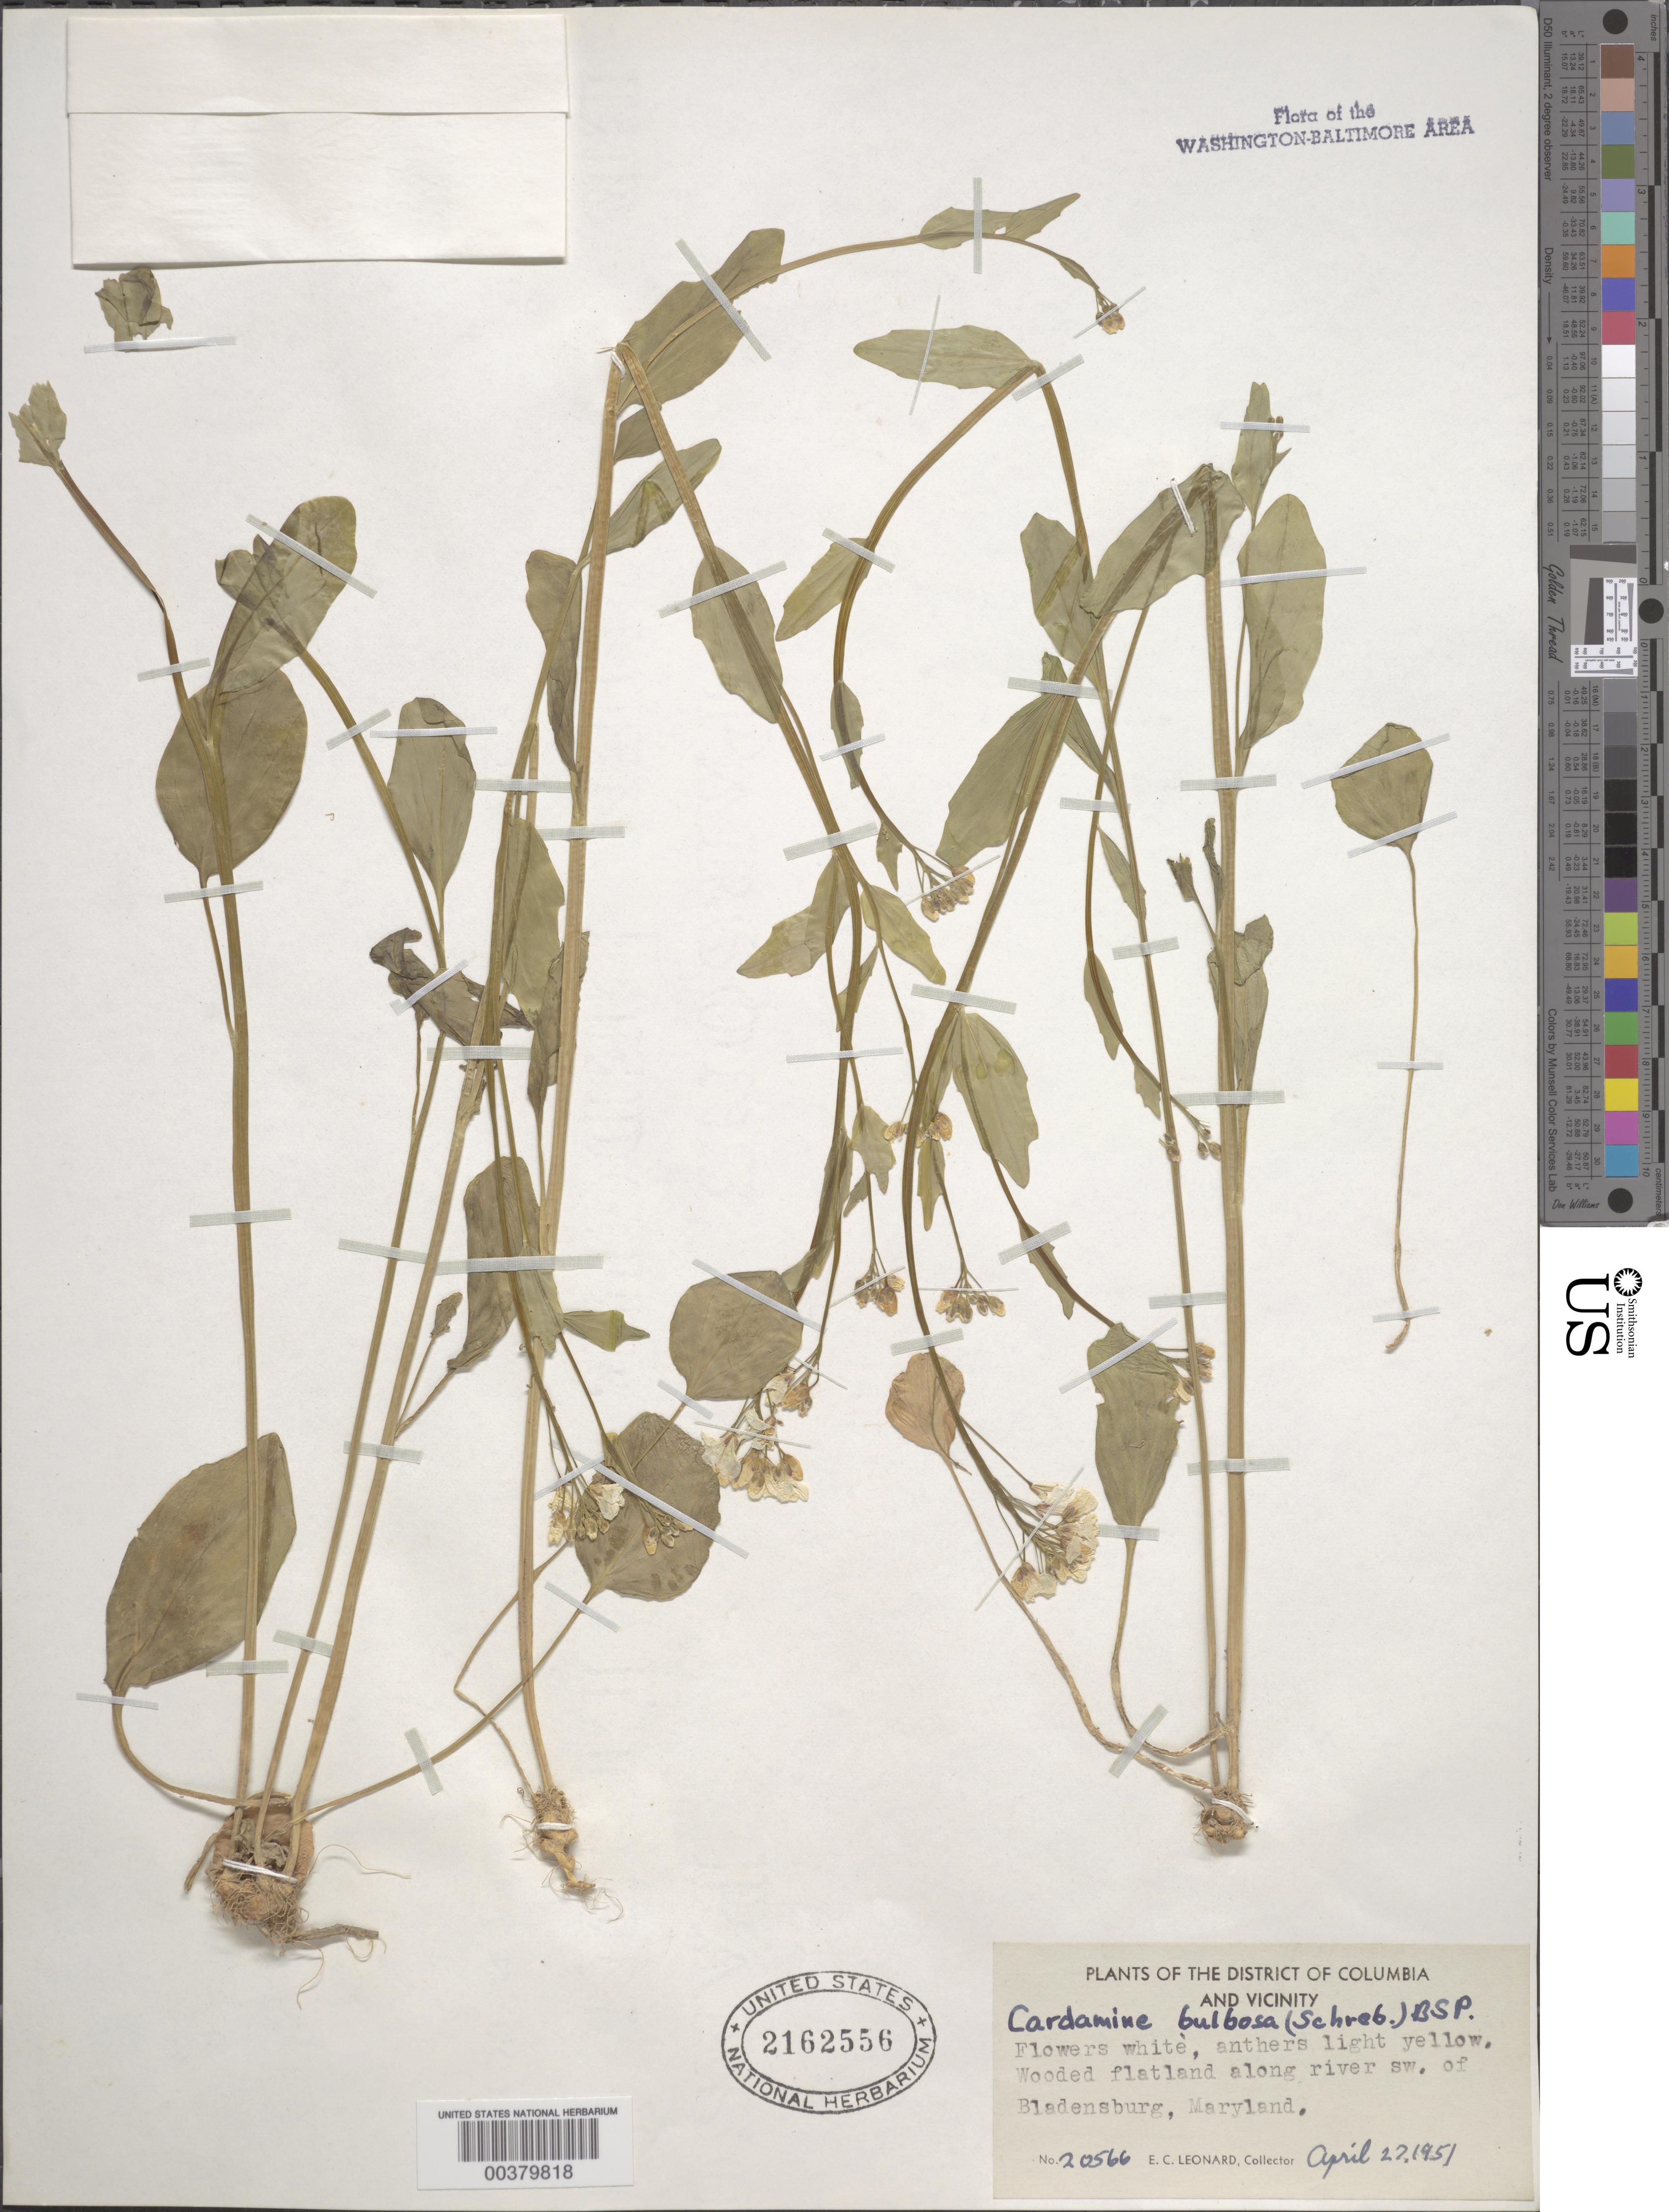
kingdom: Plantae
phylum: Tracheophyta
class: Magnoliopsida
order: Brassicales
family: Brassicaceae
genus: Cardamine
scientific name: Cardamine bulbosa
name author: (Schreb. ex Muhl.) Britton et al.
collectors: E. C. Leonard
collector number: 20566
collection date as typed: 27 Apr 1951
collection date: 1951-04-27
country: United States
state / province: Maryland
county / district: Prince George's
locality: southwest of Bladensburg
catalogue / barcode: US 2162556